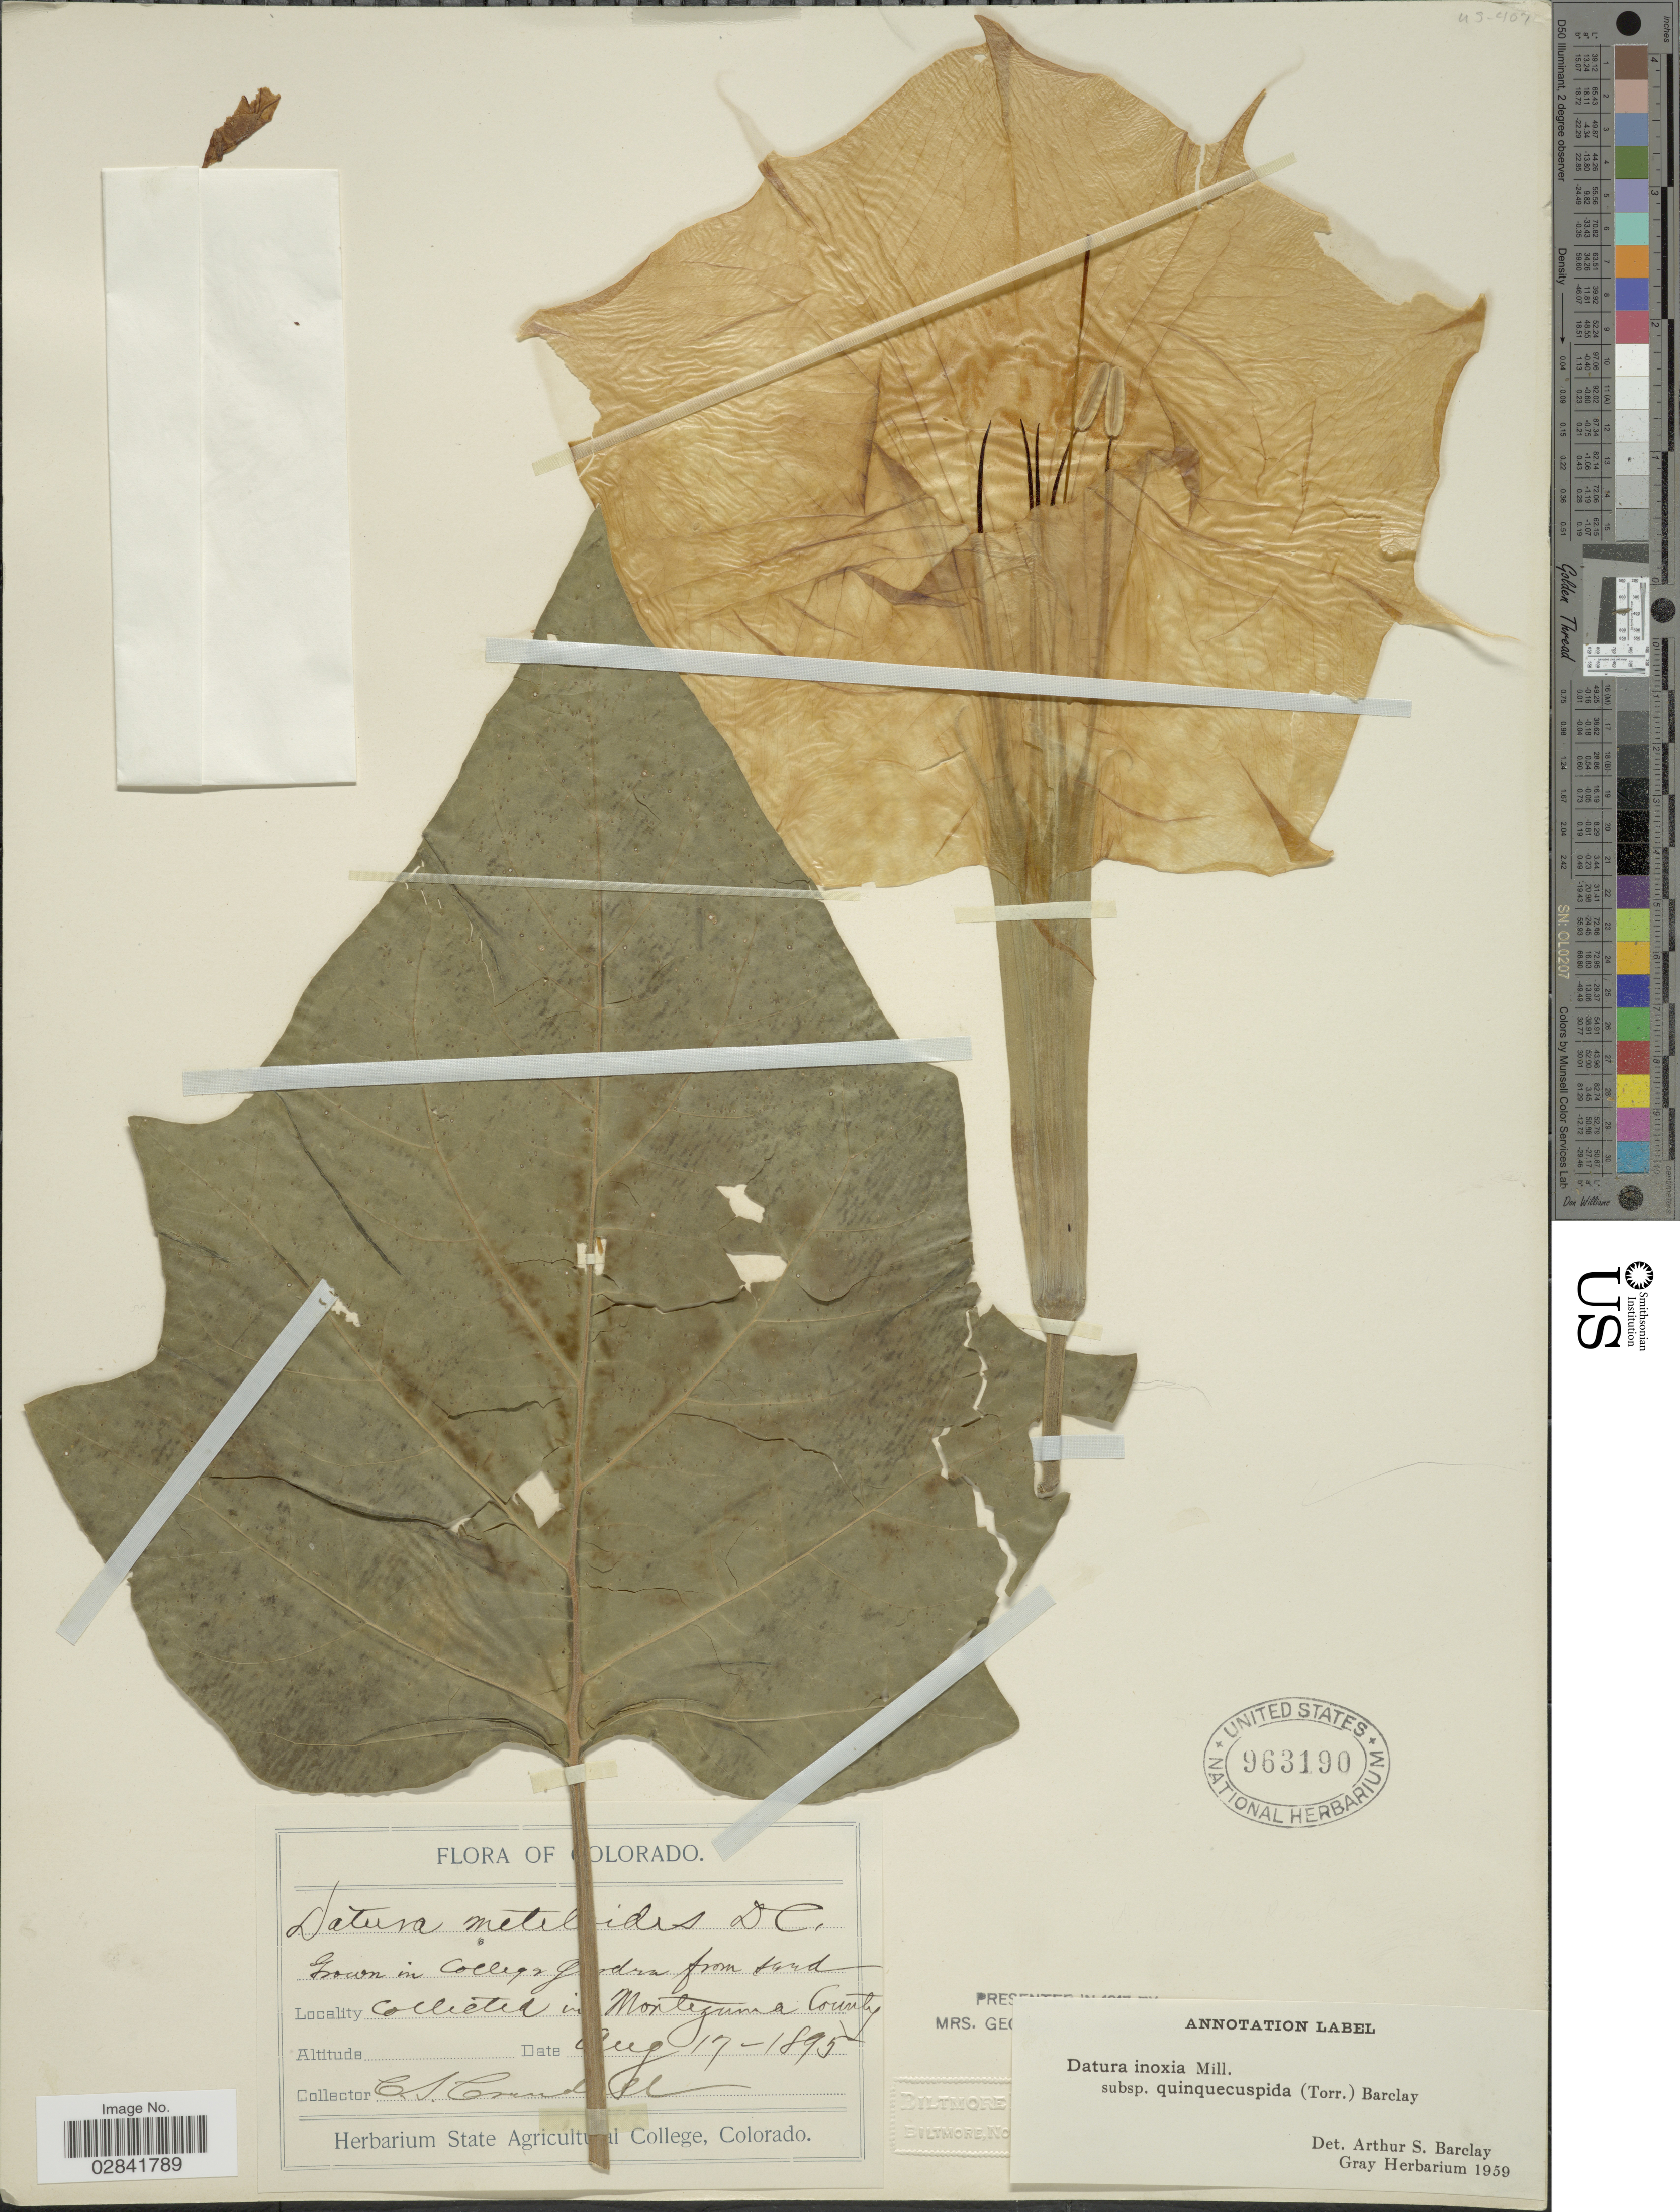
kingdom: Plantae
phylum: Tracheophyta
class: Magnoliopsida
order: Solanales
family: Solanaceae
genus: Datura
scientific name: Datura wrightii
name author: Regel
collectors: C. Crandall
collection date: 1895-08-17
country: United States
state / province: Colorado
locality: In Montezuma County. In College Garden.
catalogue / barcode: US 963190